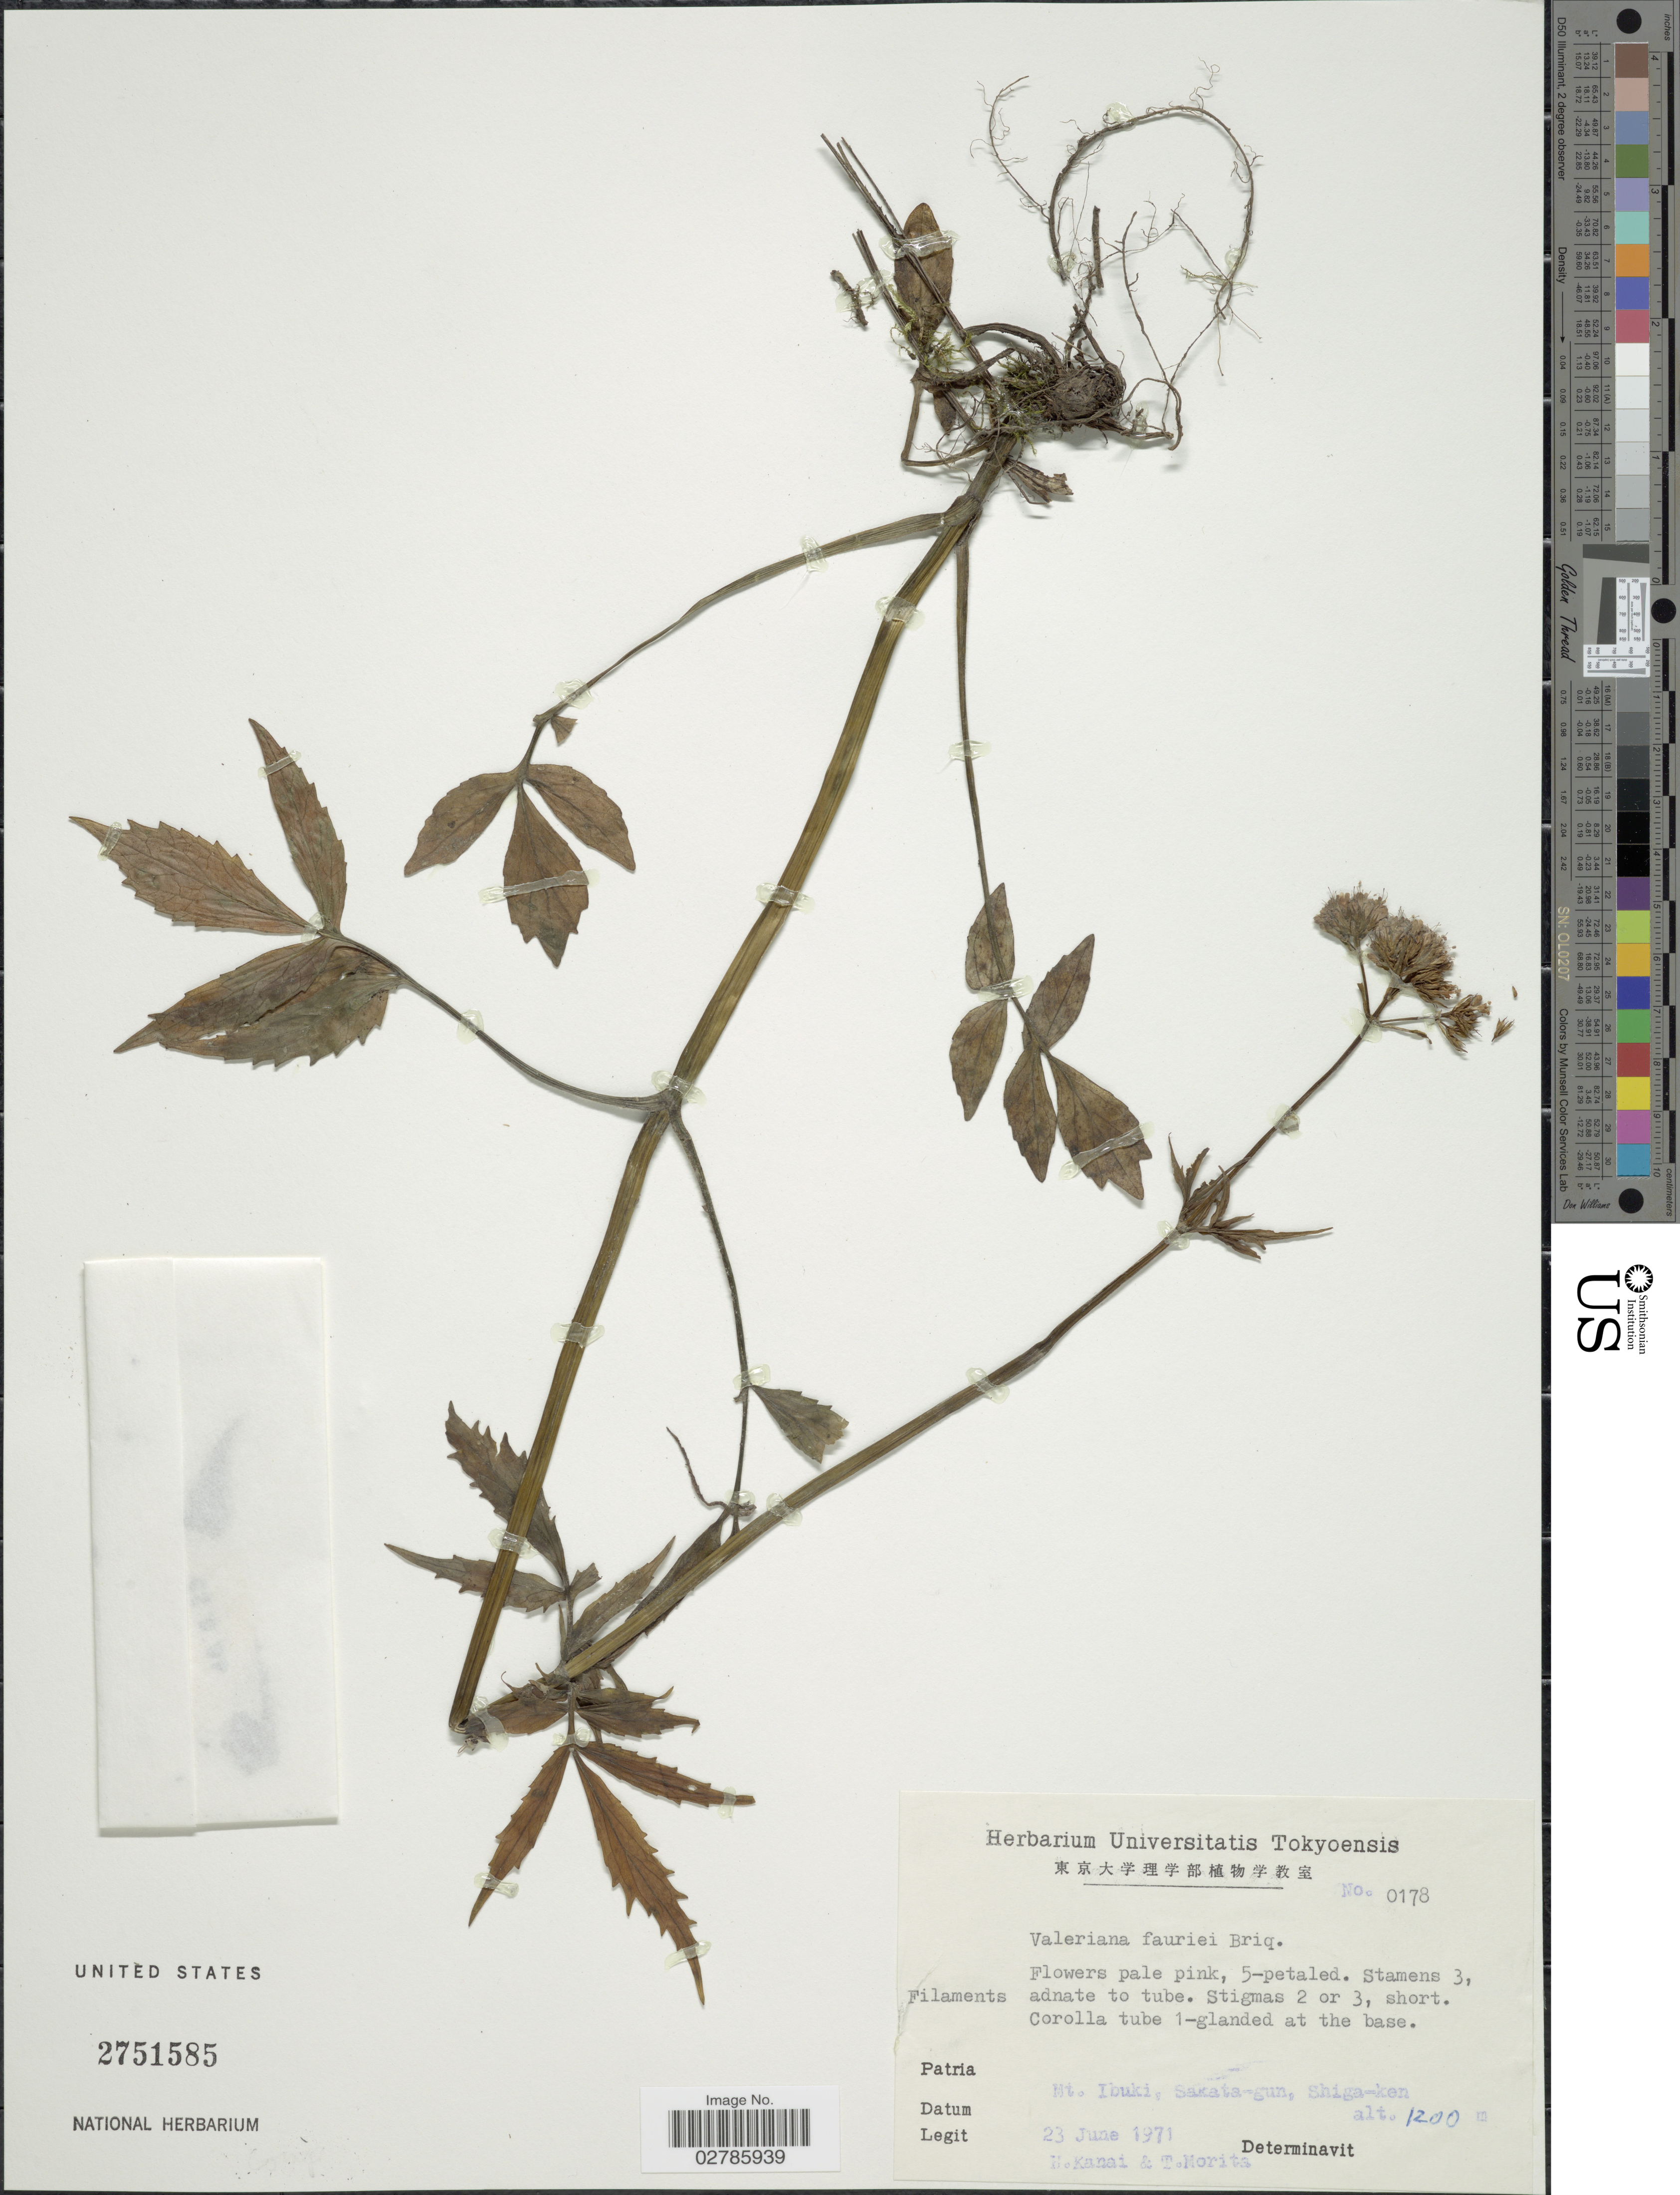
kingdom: Plantae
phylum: Tracheophyta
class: Magnoliopsida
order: Dipsacales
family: Caprifoliaceae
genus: Valeriana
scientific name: Valeriana fauriei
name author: Briq.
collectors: H. Kanai & T. Morita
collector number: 0178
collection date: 1971-06-23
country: Japan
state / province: Siga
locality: Mt. Ibuki, Sakata-gun, Shiga-ken.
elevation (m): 1200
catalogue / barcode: US 2751585